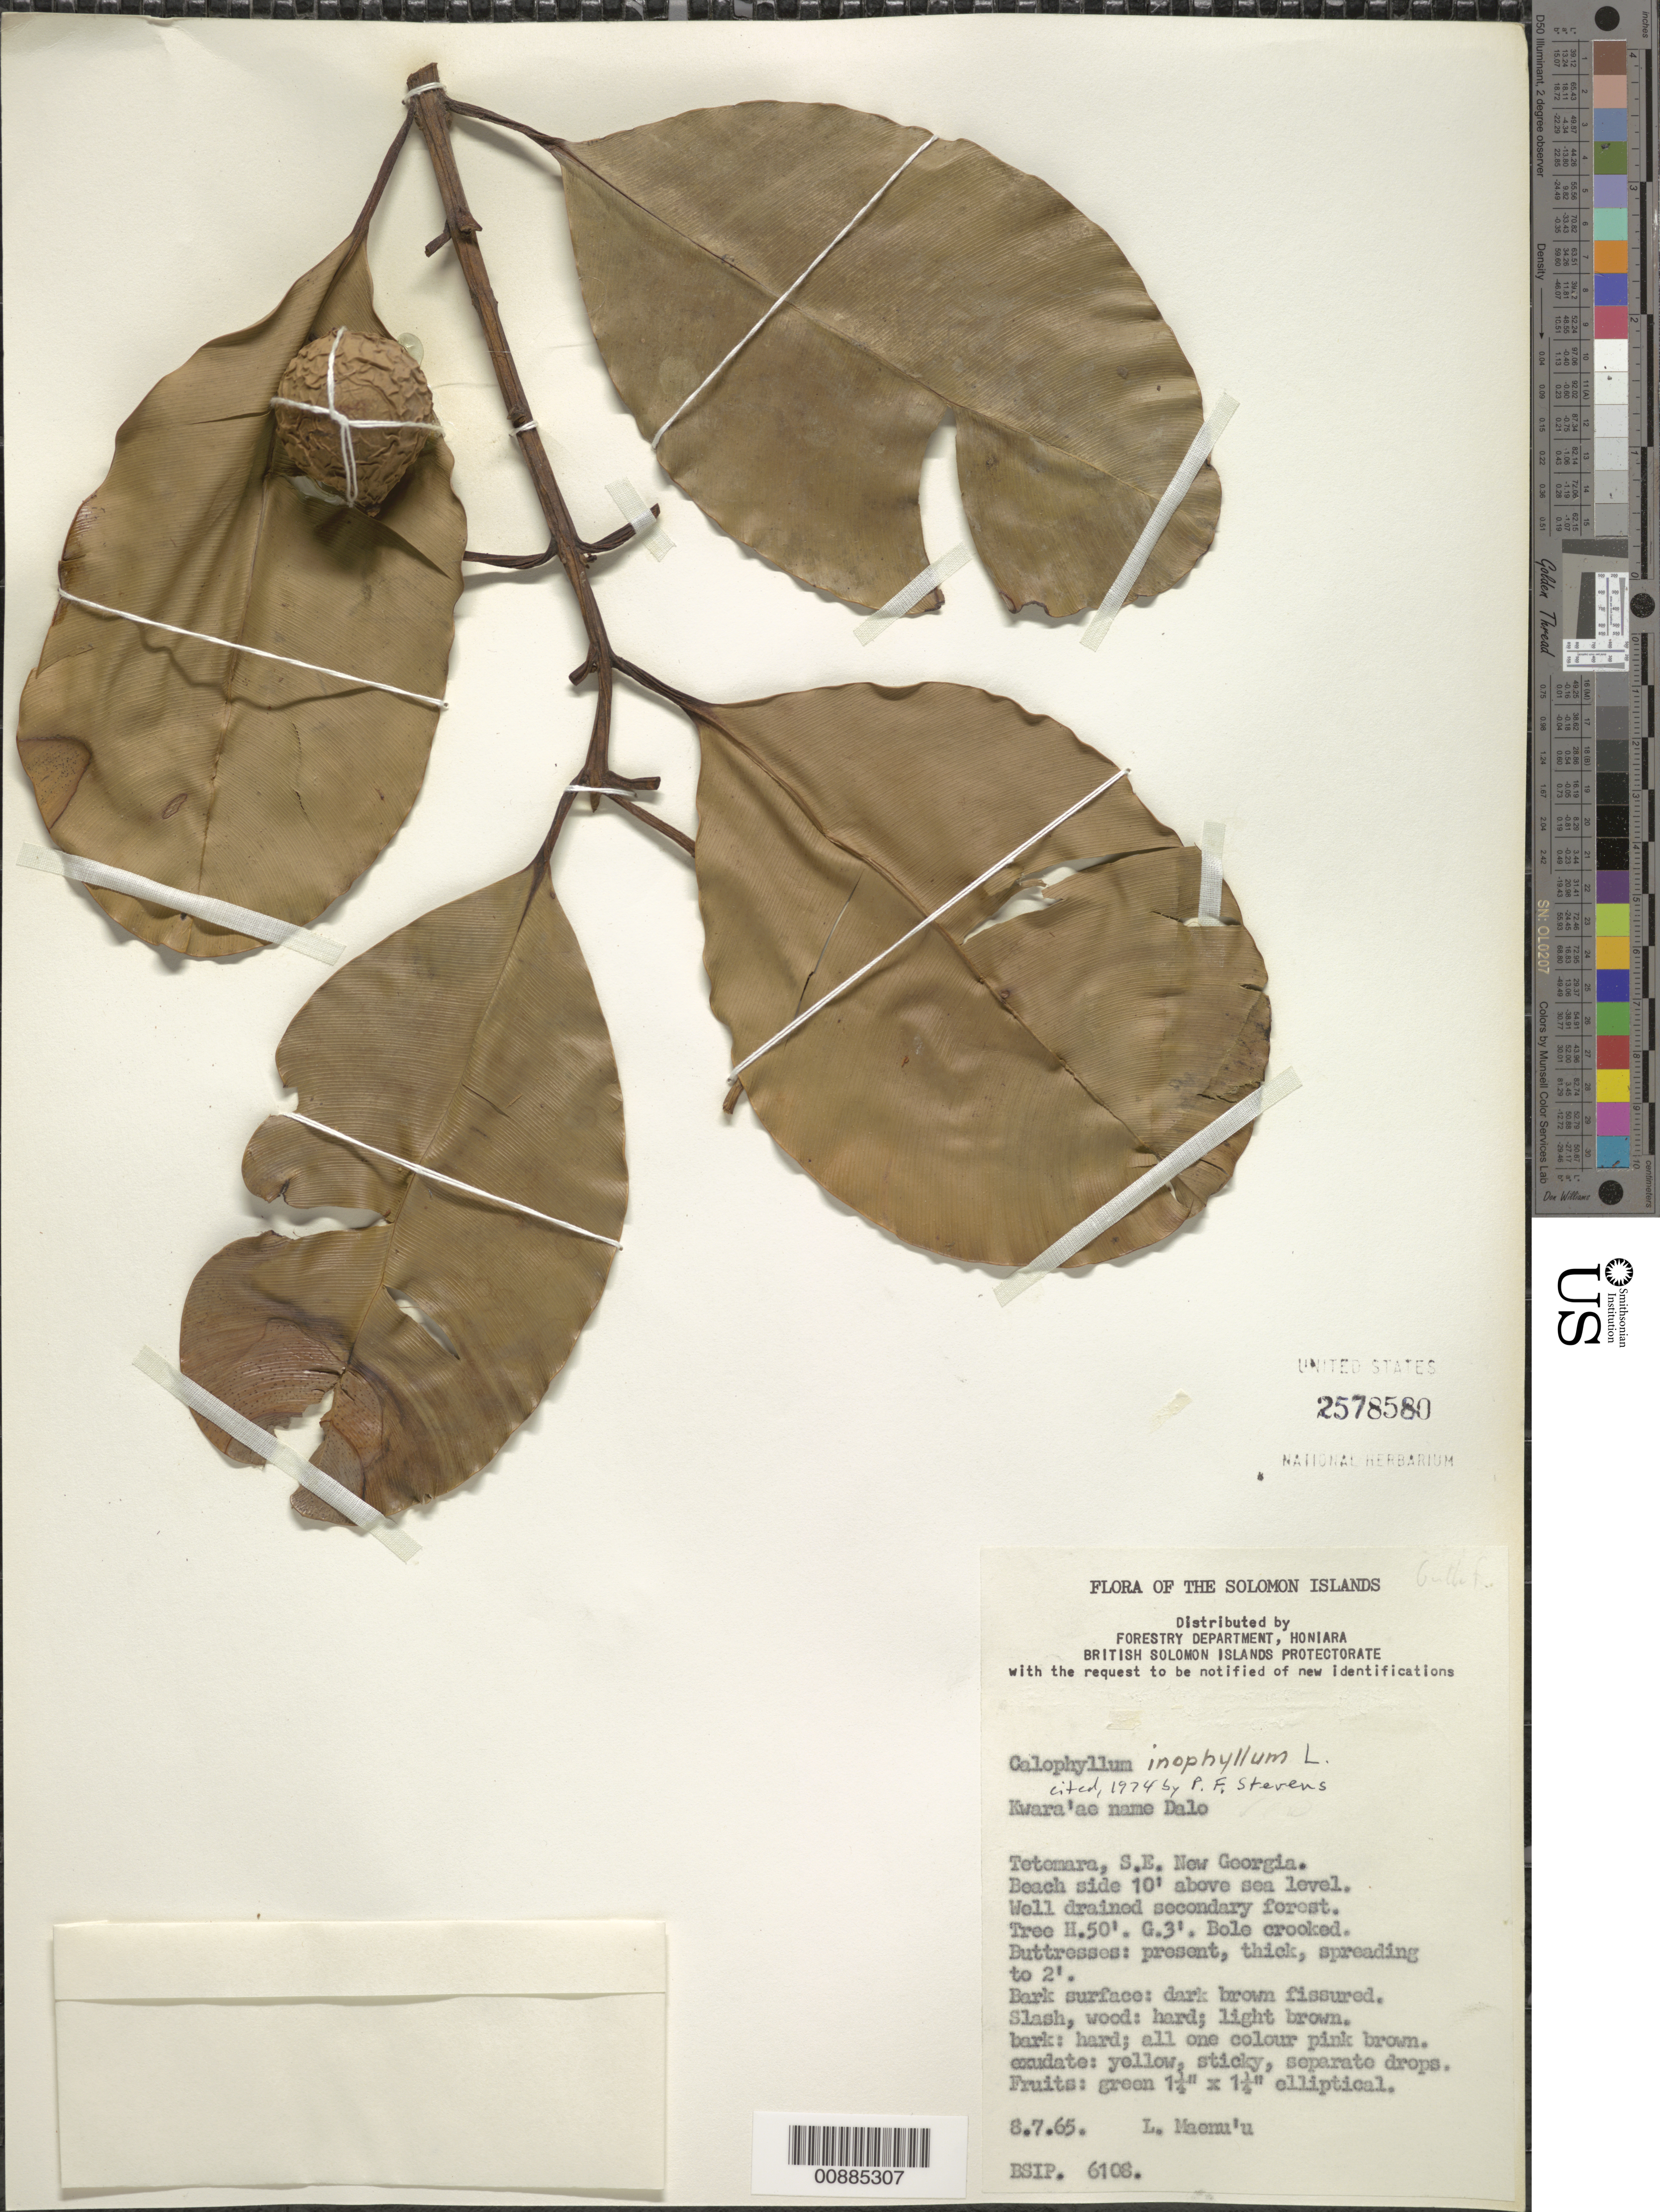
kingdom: Plantae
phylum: Tracheophyta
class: Magnoliopsida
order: Malpighiales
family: Calophyllaceae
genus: Calophyllum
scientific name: Calophyllum inophyllum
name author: L.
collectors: L. Maenu'u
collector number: BSIP 6434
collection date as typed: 08 Jul 1965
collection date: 1965-07-08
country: Solomon Islands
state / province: Western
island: New Georgia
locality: Tetemara, SE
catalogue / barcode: US 2578580